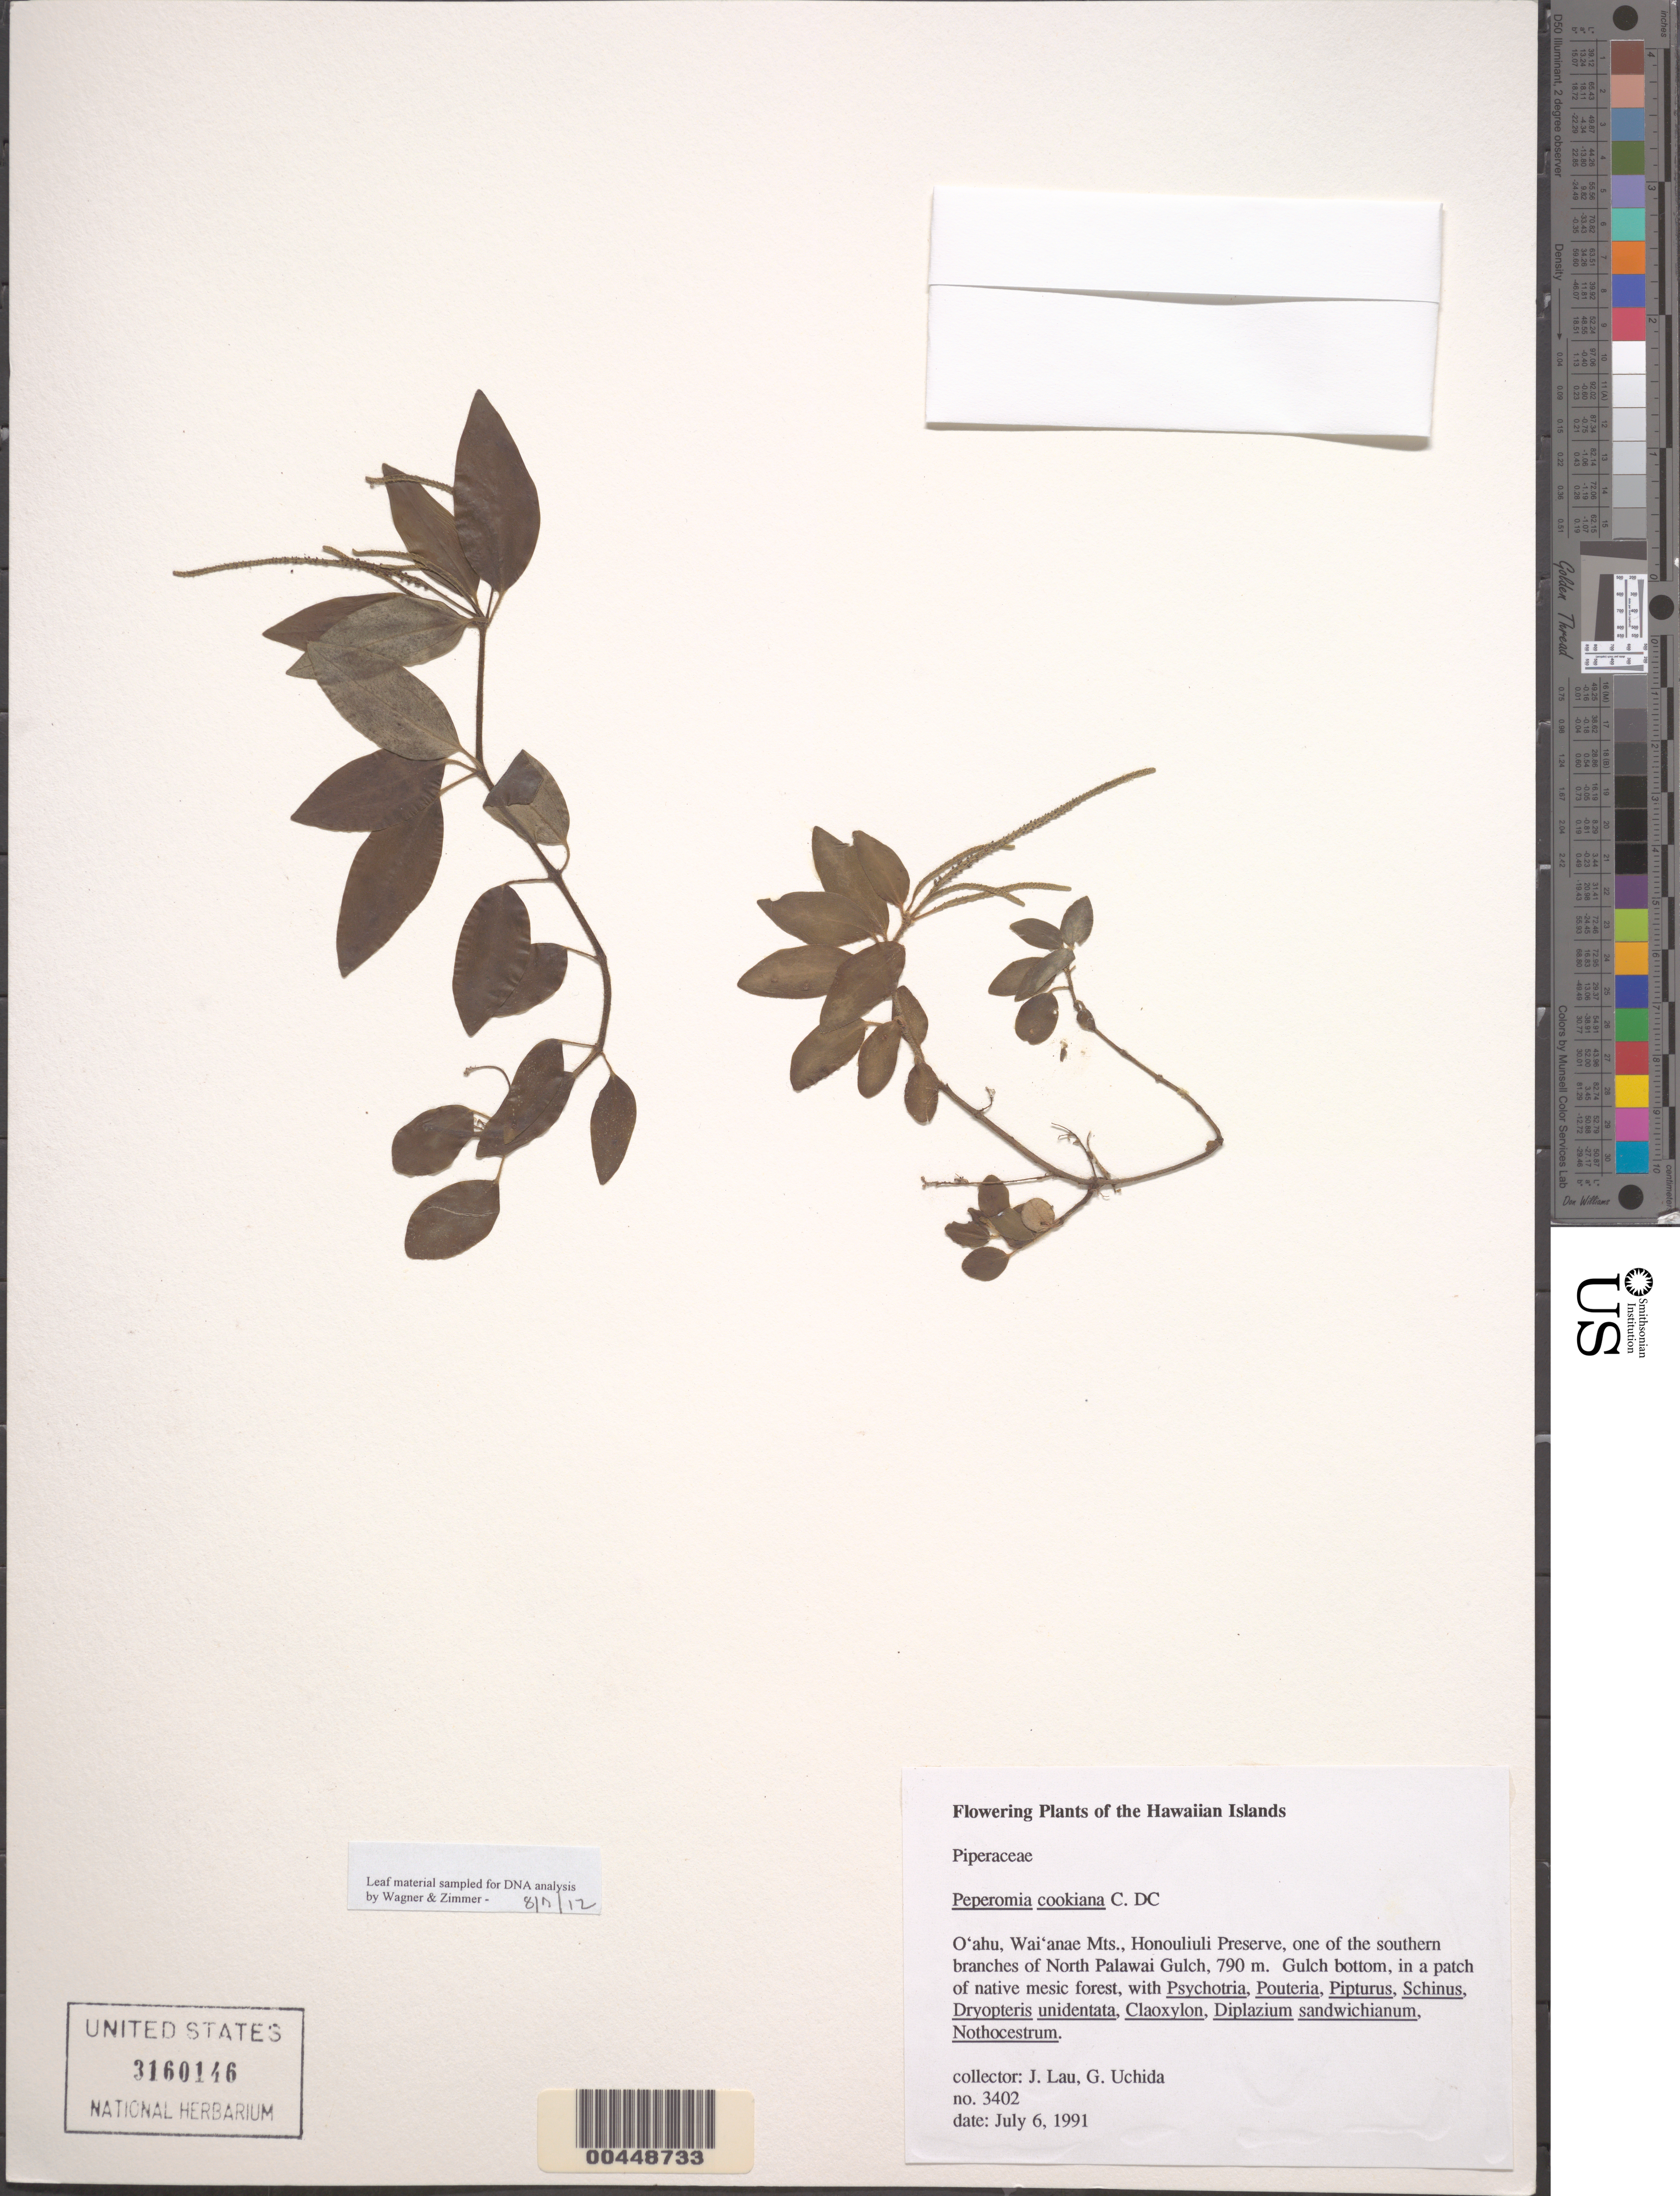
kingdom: Plantae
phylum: Tracheophyta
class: Magnoliopsida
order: Piperales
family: Piperaceae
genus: Peperomia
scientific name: Peperomia cookiana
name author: C. DC.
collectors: J. Lau & G. Uchida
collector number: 3402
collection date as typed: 6 Jul 1991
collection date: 1991-07-06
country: United States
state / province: Hawaii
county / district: Honolulu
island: Oahu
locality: Waianae Mts., Honouliuli Preserve, one of the southern branches of N Palawai Gulch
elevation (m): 790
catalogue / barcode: US 3160146